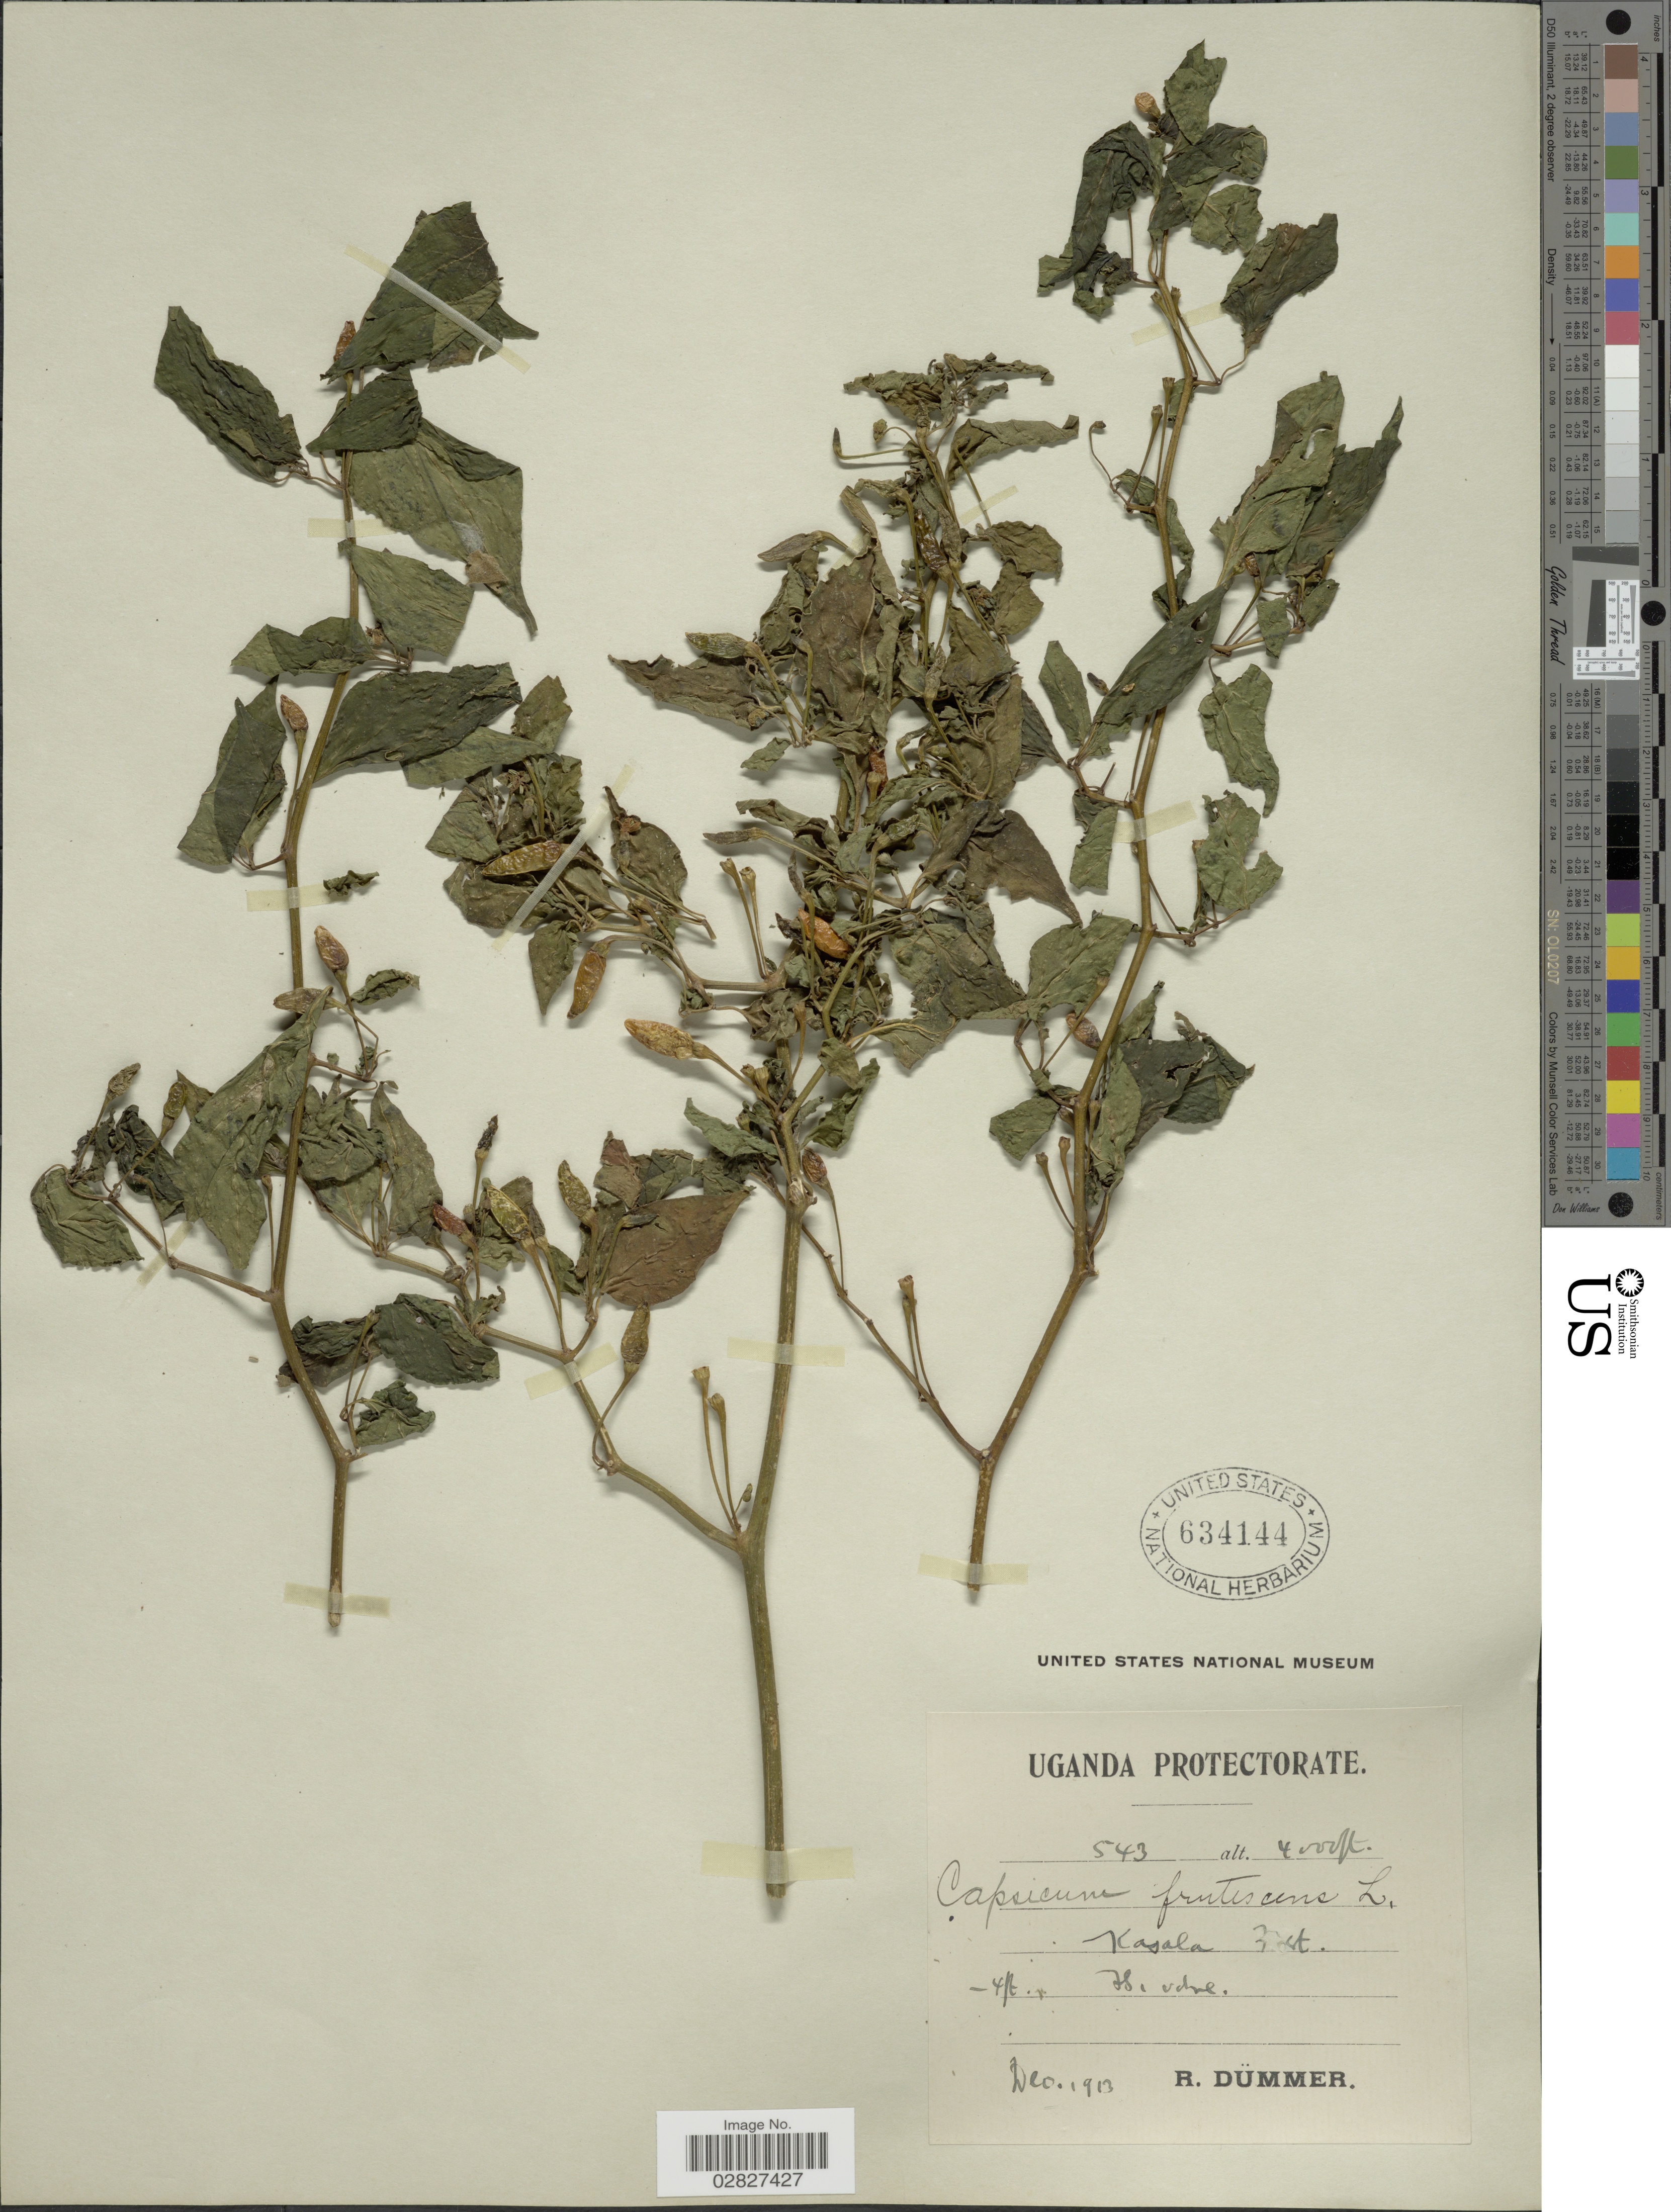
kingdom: Plantae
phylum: Tracheophyta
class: Magnoliopsida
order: Solanales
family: Solanaceae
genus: Capsicum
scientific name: Capsicum frutescens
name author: L.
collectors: R. A. Dümmer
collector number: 543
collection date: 1913-12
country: Uganda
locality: Kasala Forest.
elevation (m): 1219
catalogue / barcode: US 634144